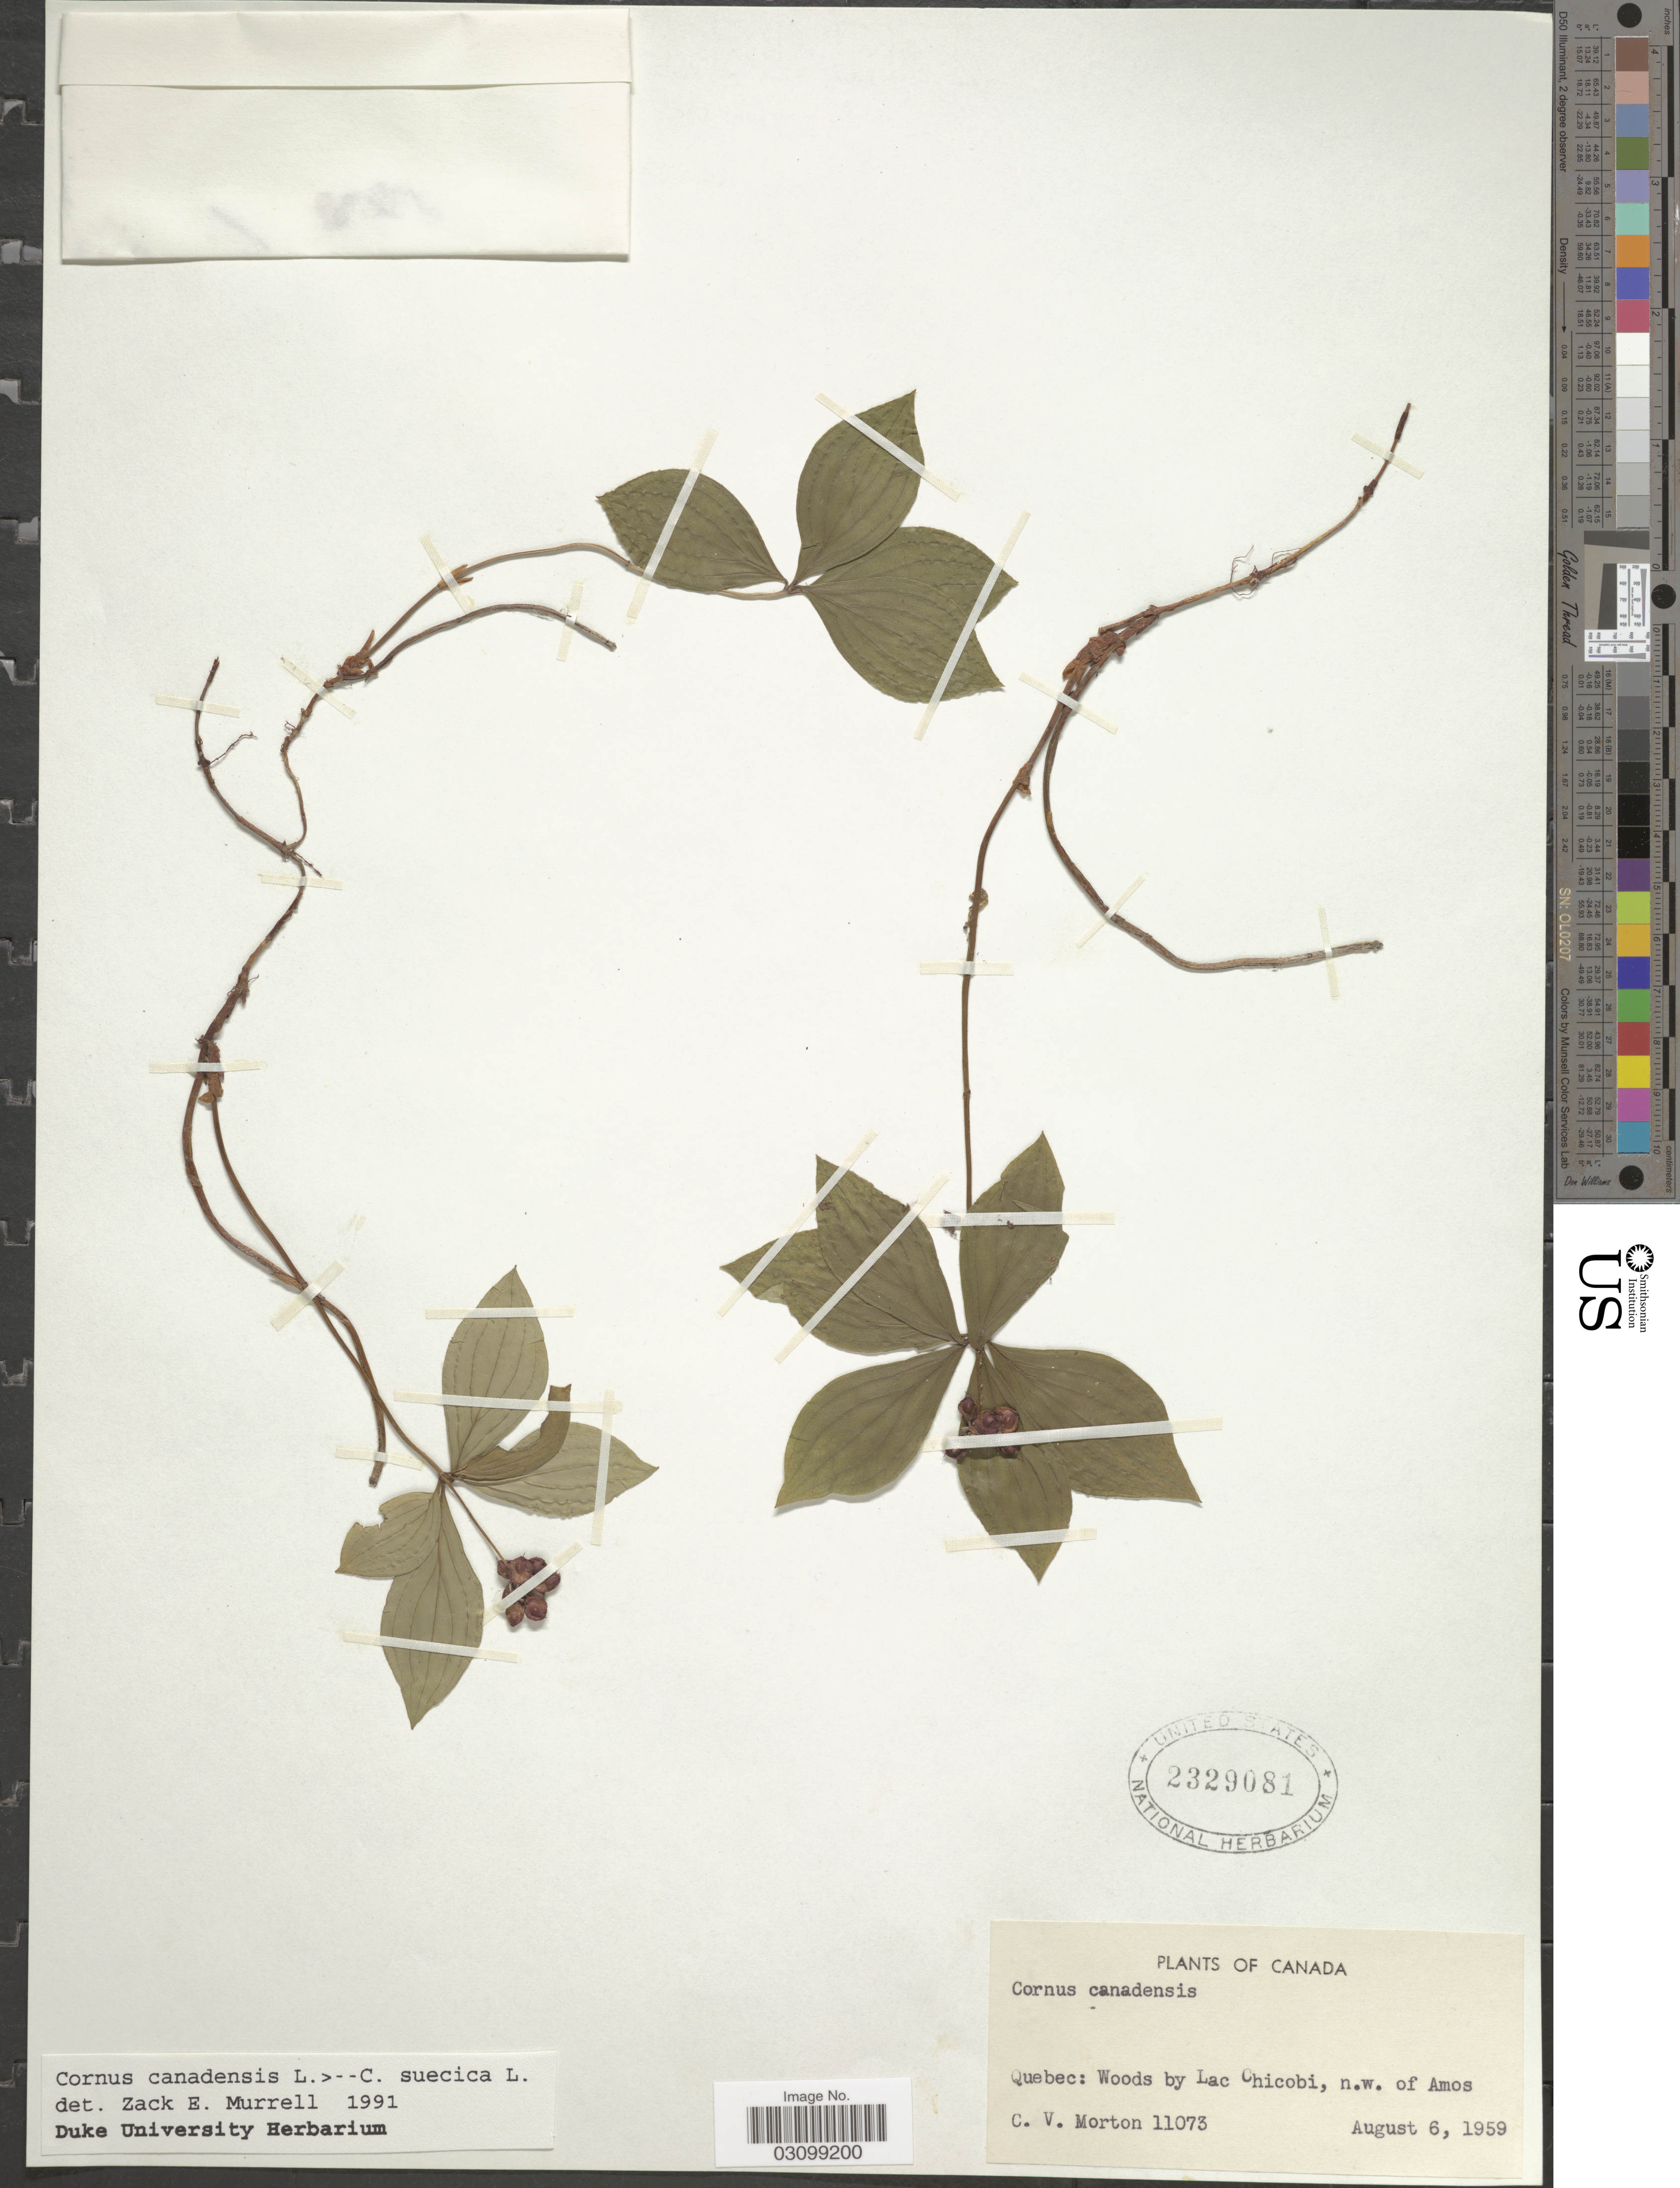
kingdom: Plantae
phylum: Tracheophyta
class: Magnoliopsida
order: Cornales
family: Cornaceae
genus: Cornus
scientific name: Cornus sp.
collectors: C. V. Morton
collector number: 11073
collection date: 1959-08-06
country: Canada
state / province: Quebec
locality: Woods by Lac Chicobi, n.w. of Amos.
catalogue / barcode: US 2329081